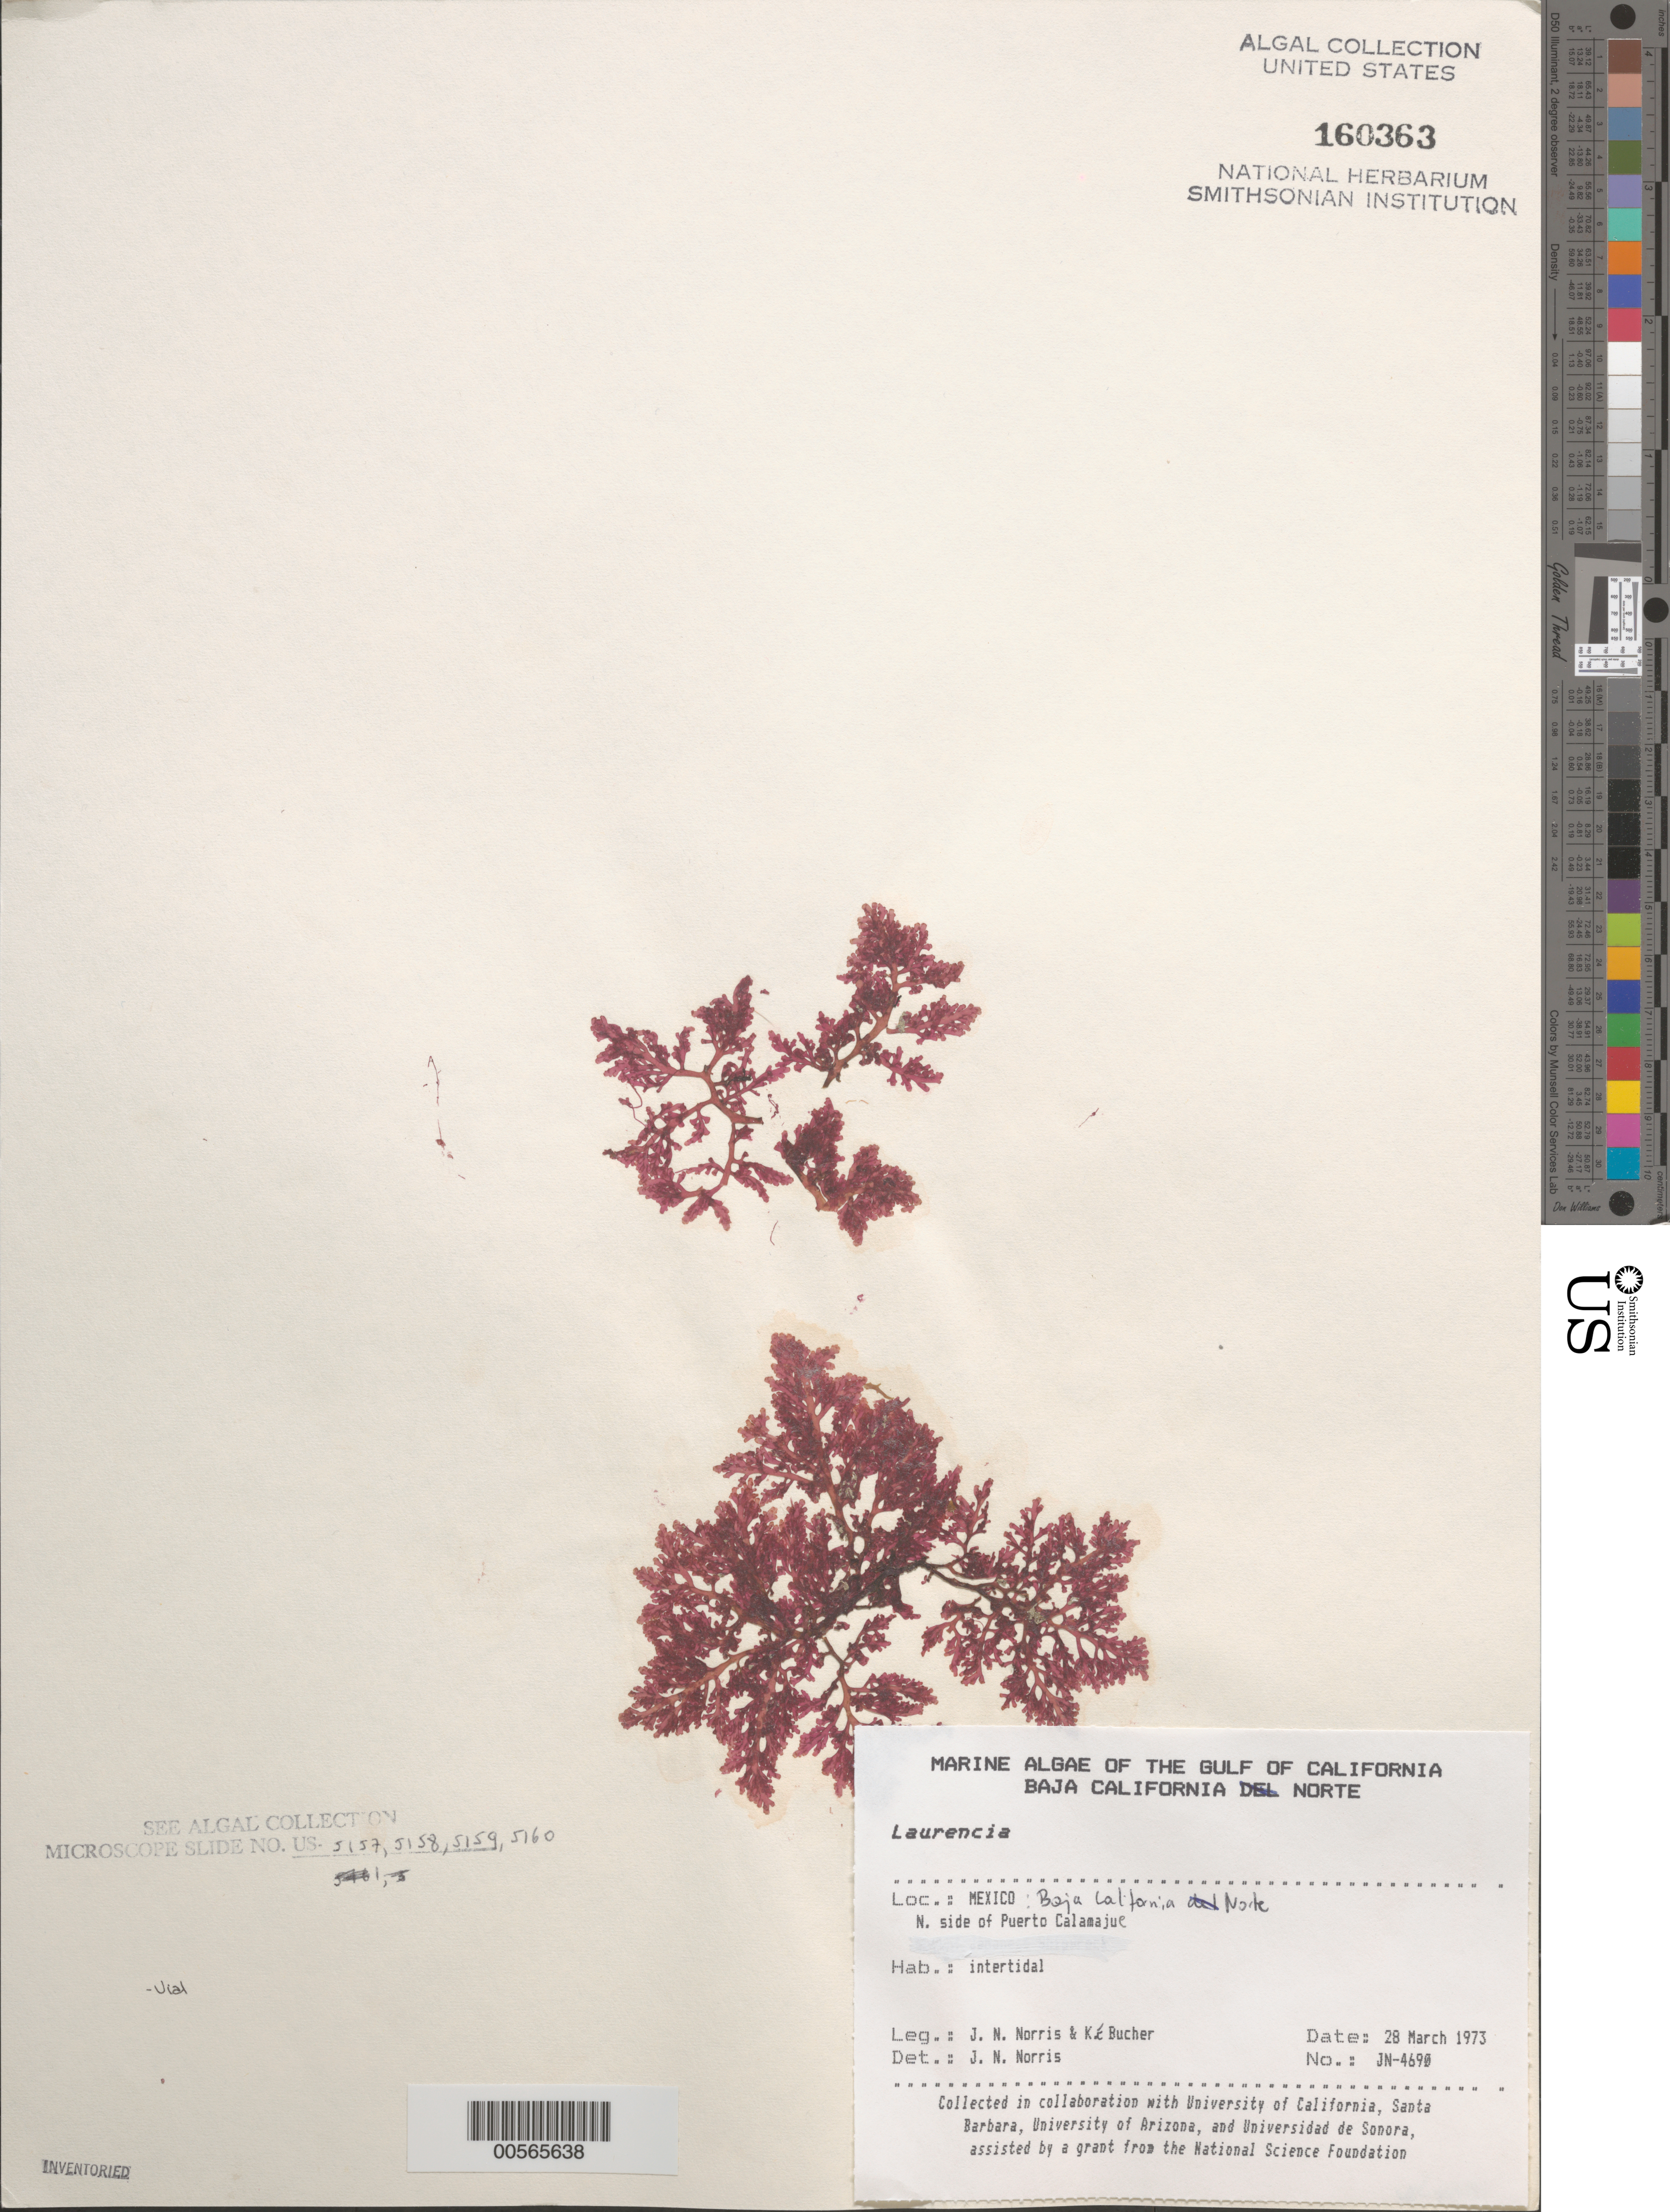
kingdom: Plantae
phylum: Rhodophyta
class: Florideophyceae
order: Ceramiales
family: Rhodomelaceae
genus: Laurencia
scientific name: Laurencia sp.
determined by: Norris, James N.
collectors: J. N. Norris & K. E. Bucher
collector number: JN-4690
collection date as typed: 28 Mar 1973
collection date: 1973-03-28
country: Mexico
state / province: Baja California Norte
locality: Puerto Calamajue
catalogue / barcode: US 160363